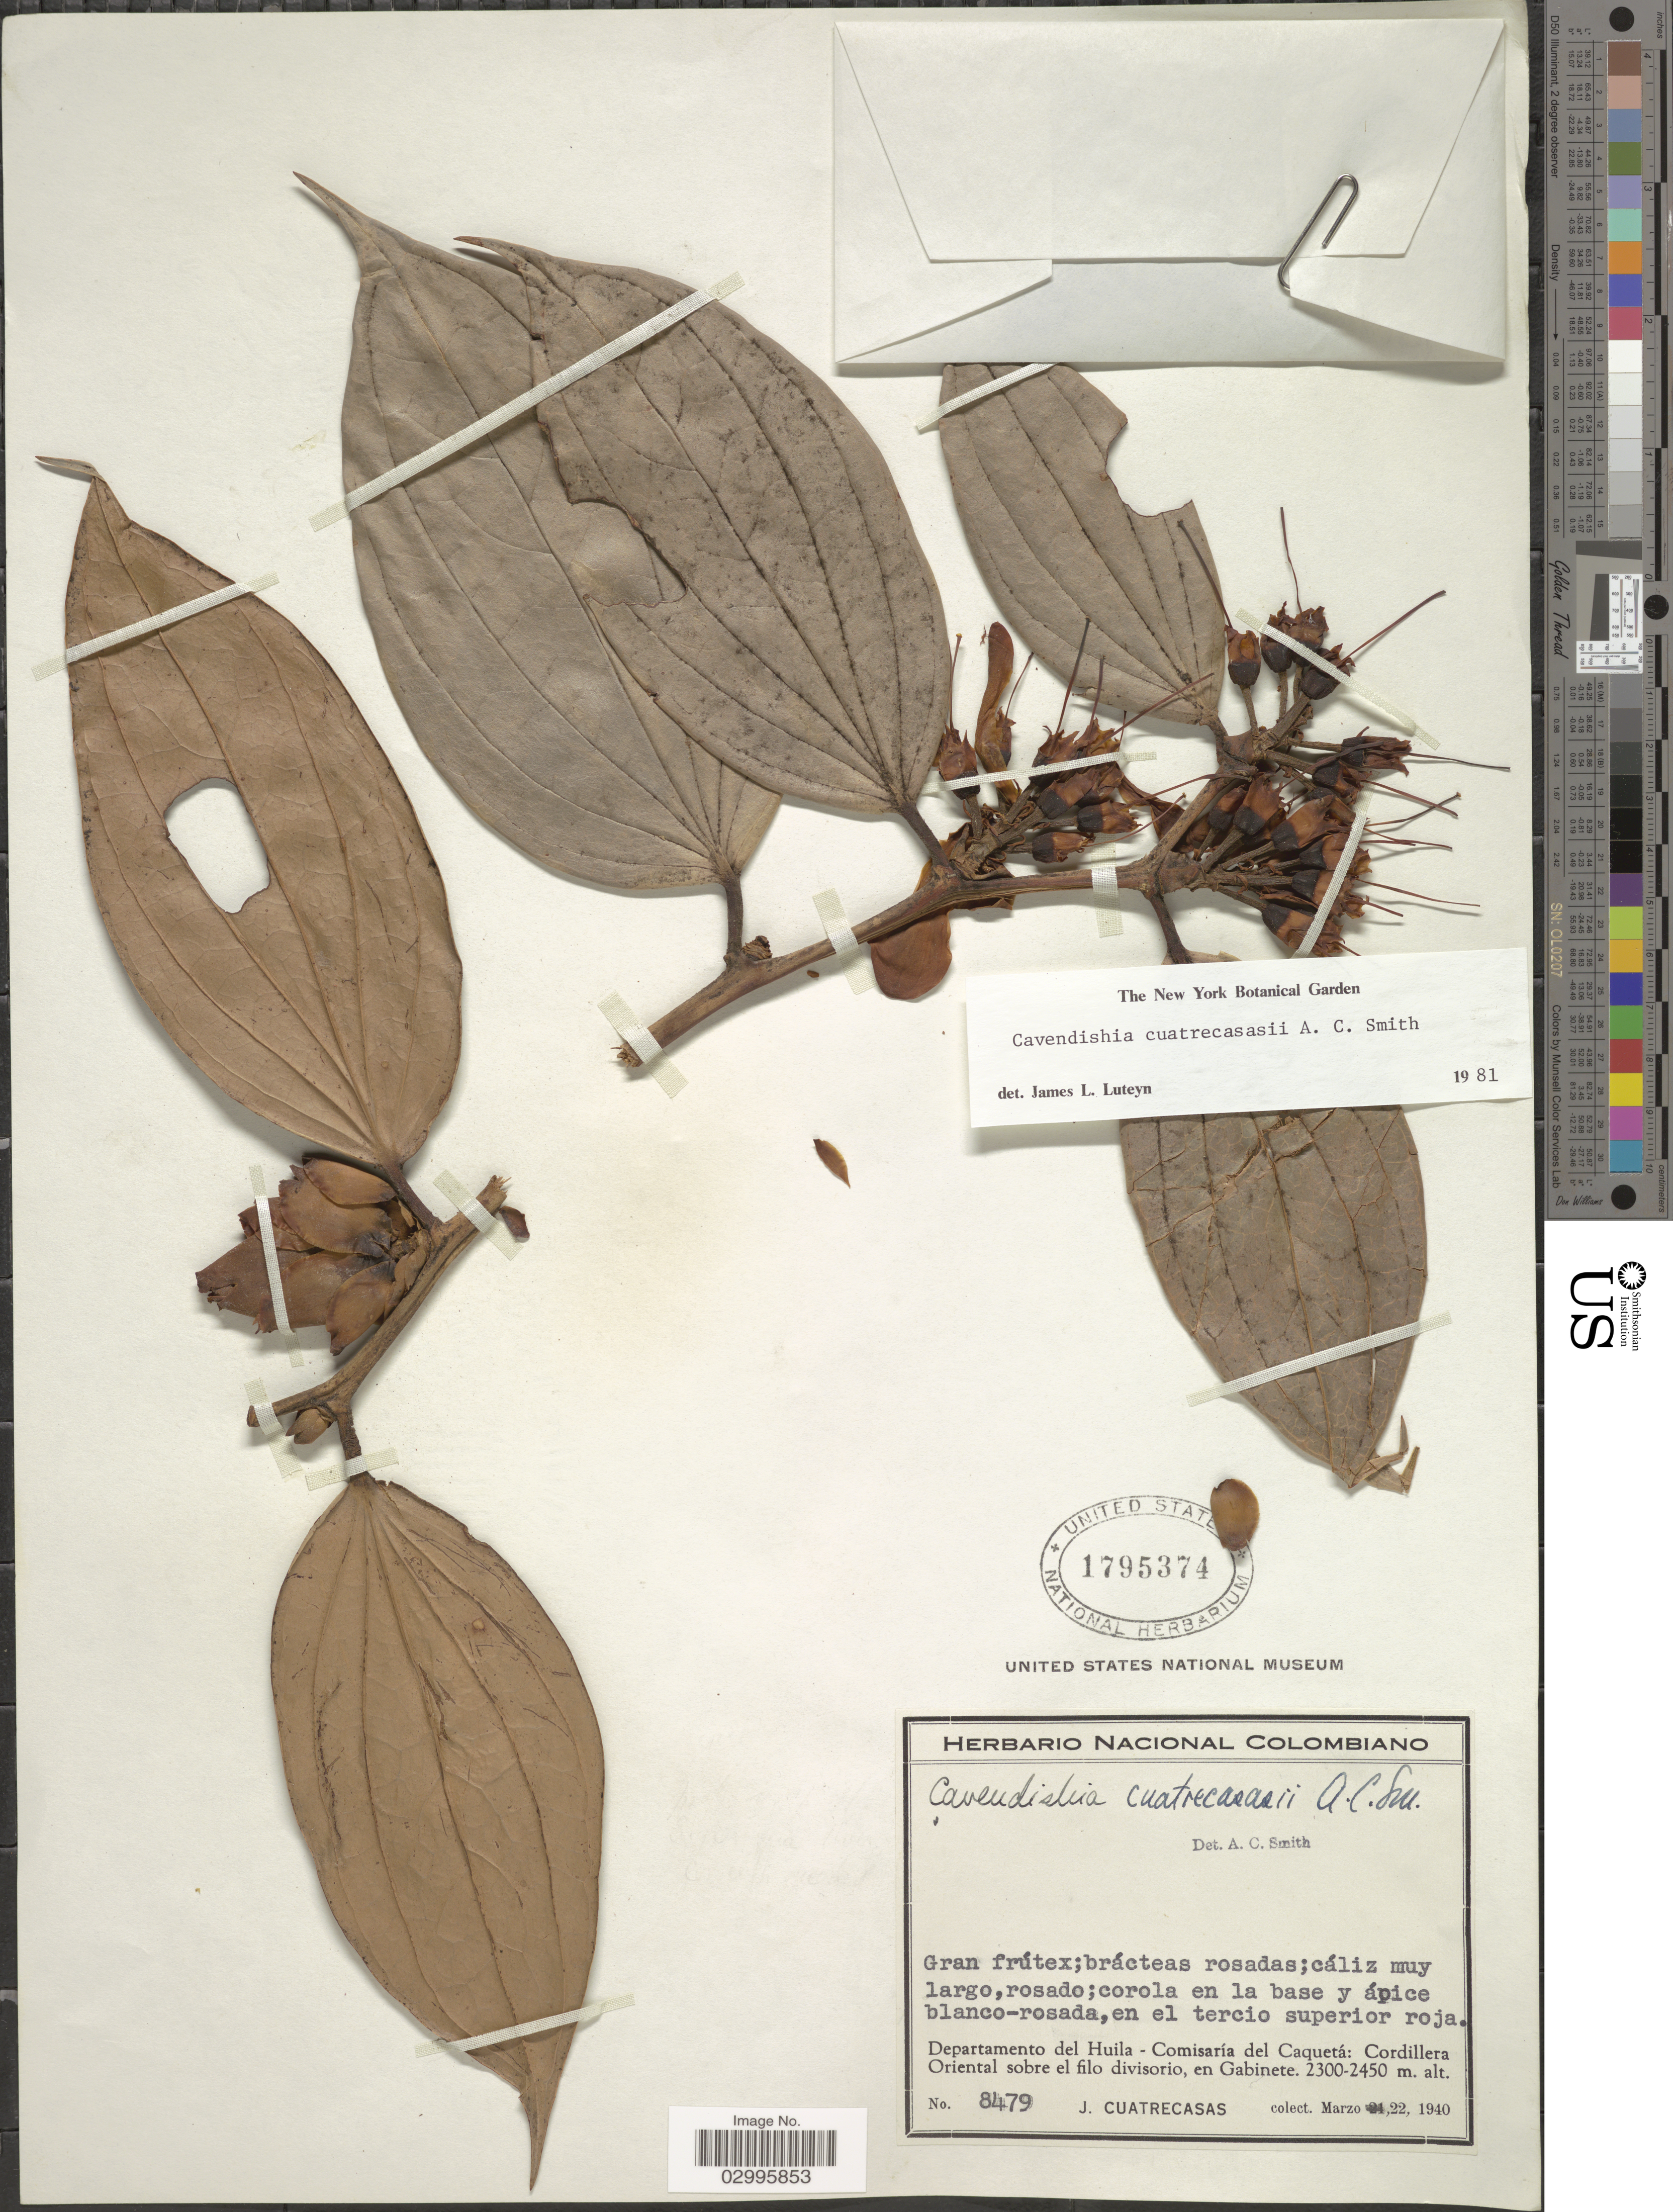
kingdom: Plantae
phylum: Tracheophyta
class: Magnoliopsida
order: Ericales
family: Ericaceae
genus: Cavendishia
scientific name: Cavendishia cuatrecasasii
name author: A.C. Sm. in Cuatrec.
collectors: J. Cuatrecasas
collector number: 8479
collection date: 1940-03-22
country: Colombia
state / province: Huila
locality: Departamento del Huila- Comisaría del Caquetá: Cordillera Oriental sobre el filo divisorio, en Gabinete.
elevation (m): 2300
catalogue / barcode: US 1795374